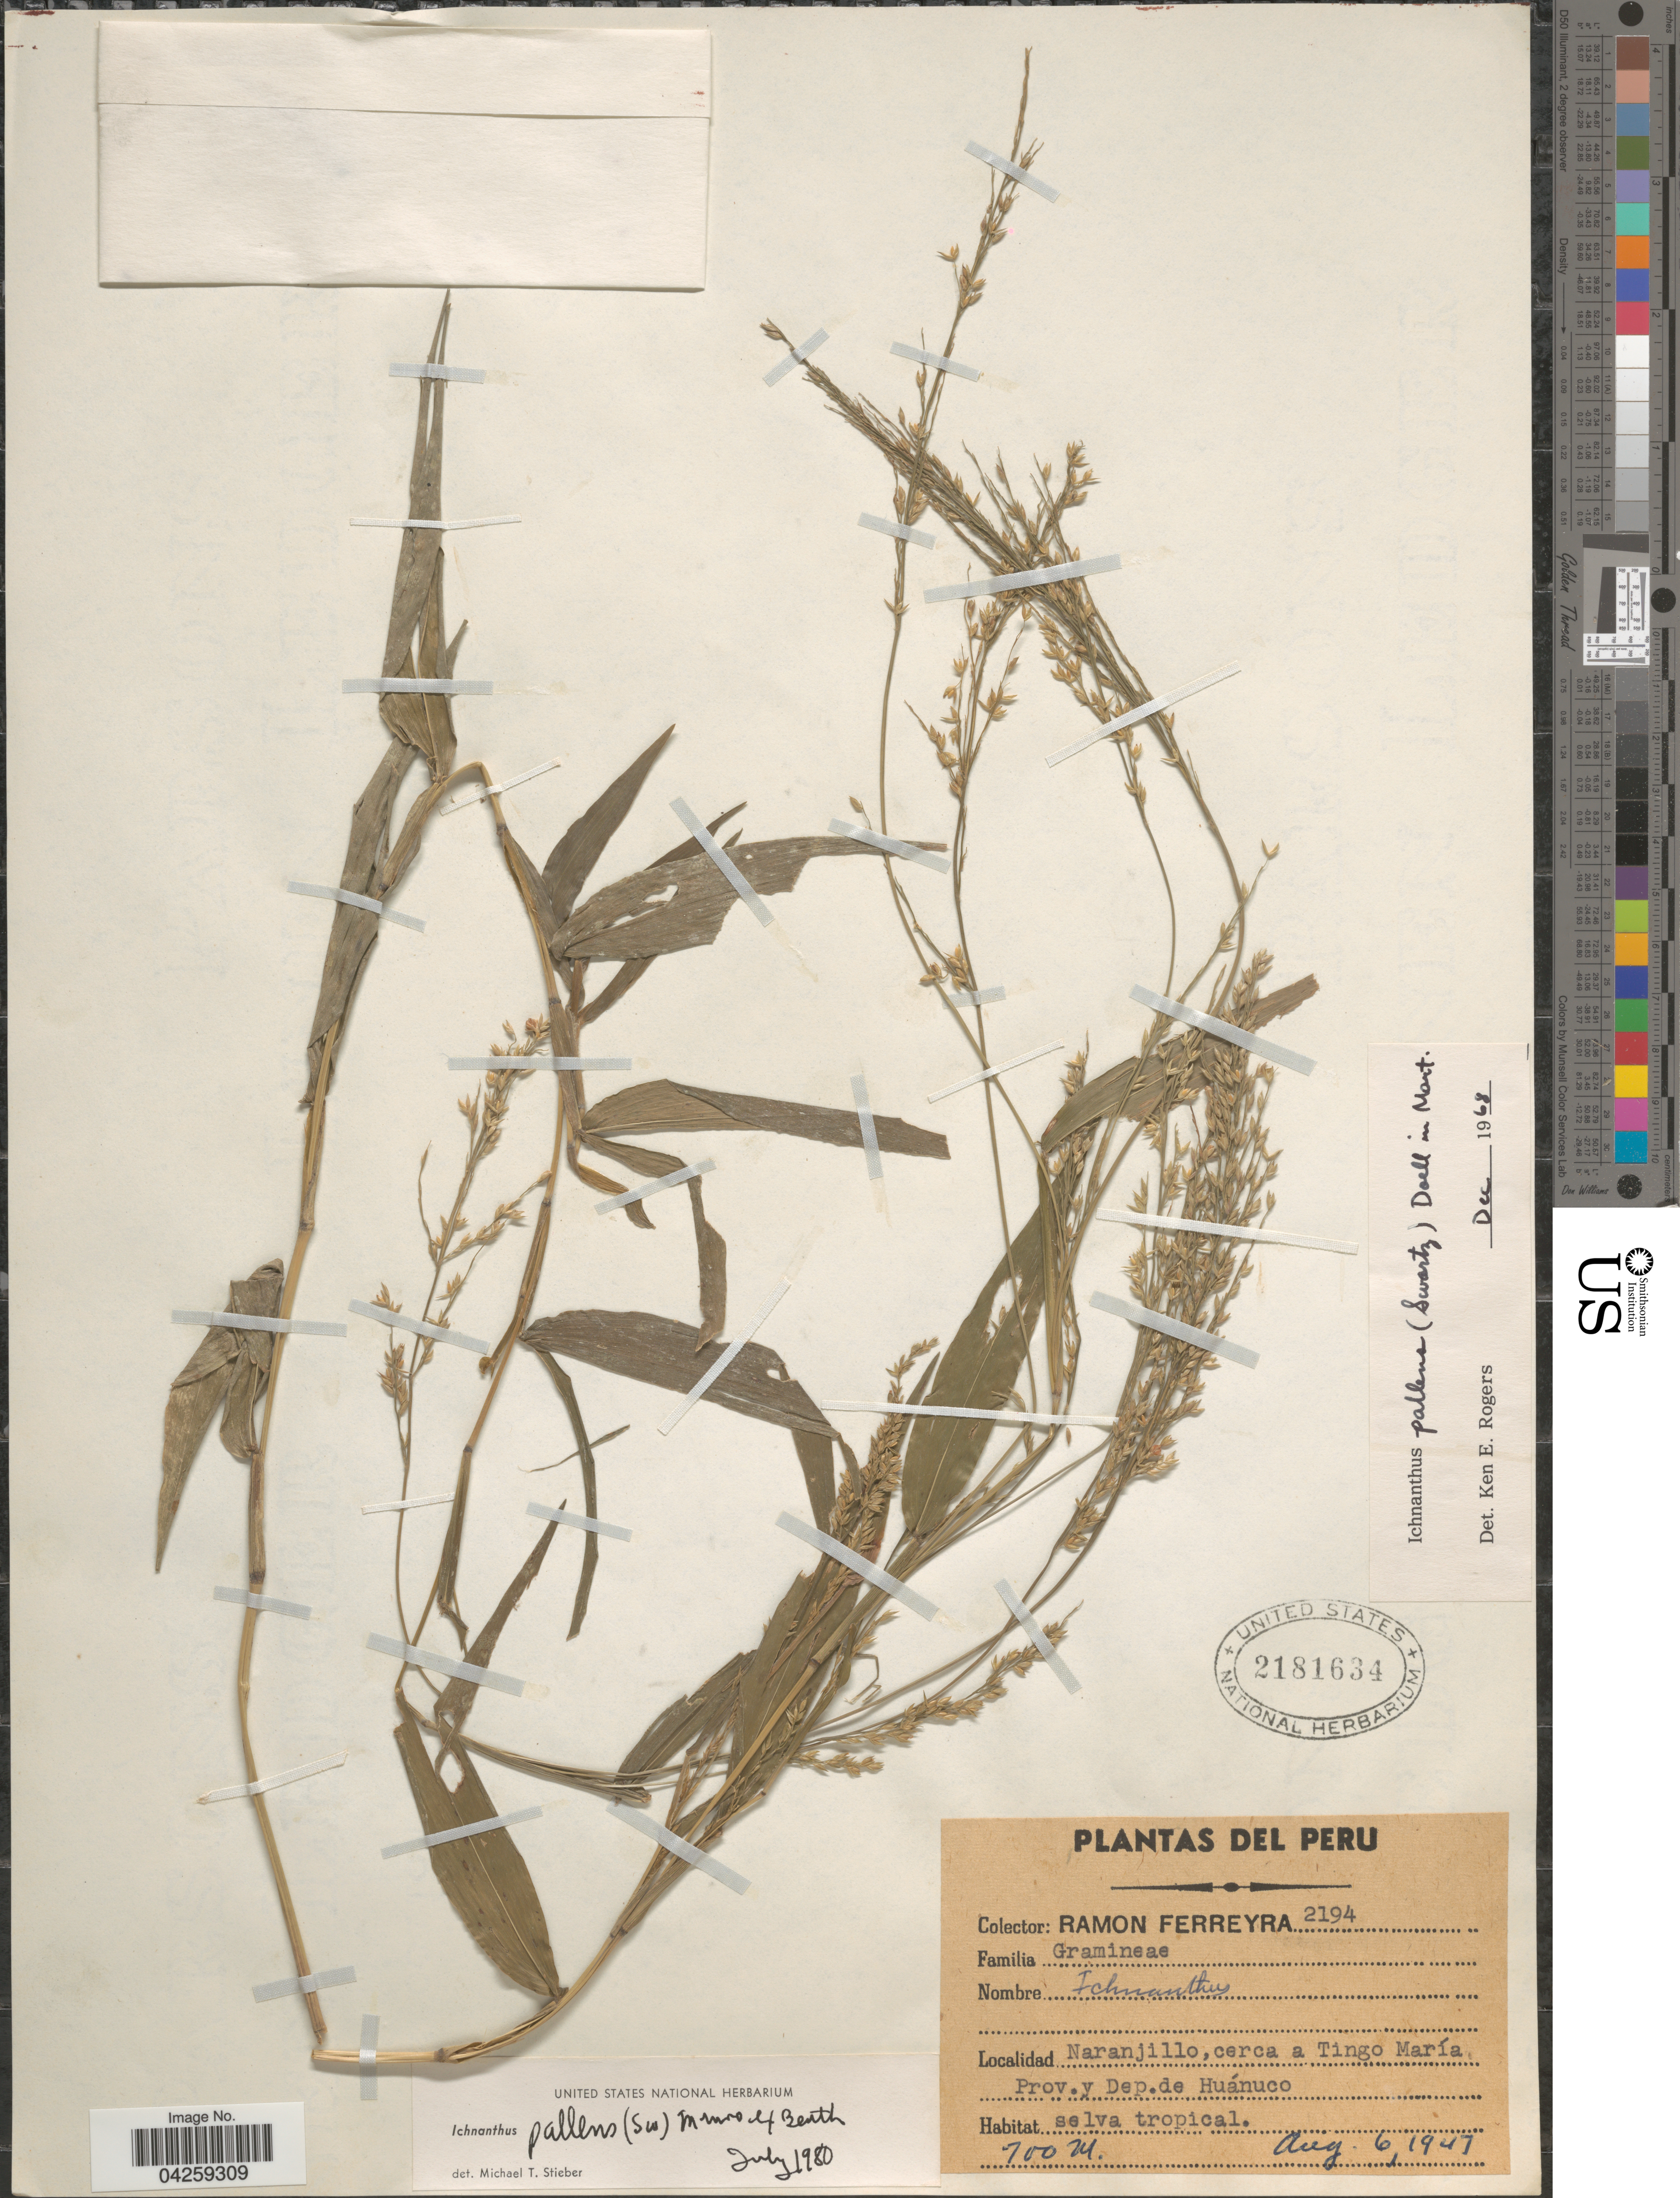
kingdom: Plantae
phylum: Tracheophyta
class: Liliopsida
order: Poales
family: Poaceae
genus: Ichnanthus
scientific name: Ichnanthus pallens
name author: (Sw.) Munro ex Benth.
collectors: R. A. Ferreyra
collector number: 2194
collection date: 1947-08-06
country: Peru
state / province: Huánuco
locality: Naranjillo, cerca a Tingo María. Prov. y Dep. de Huánuco. Selva tropical.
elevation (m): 700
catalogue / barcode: US 2181634